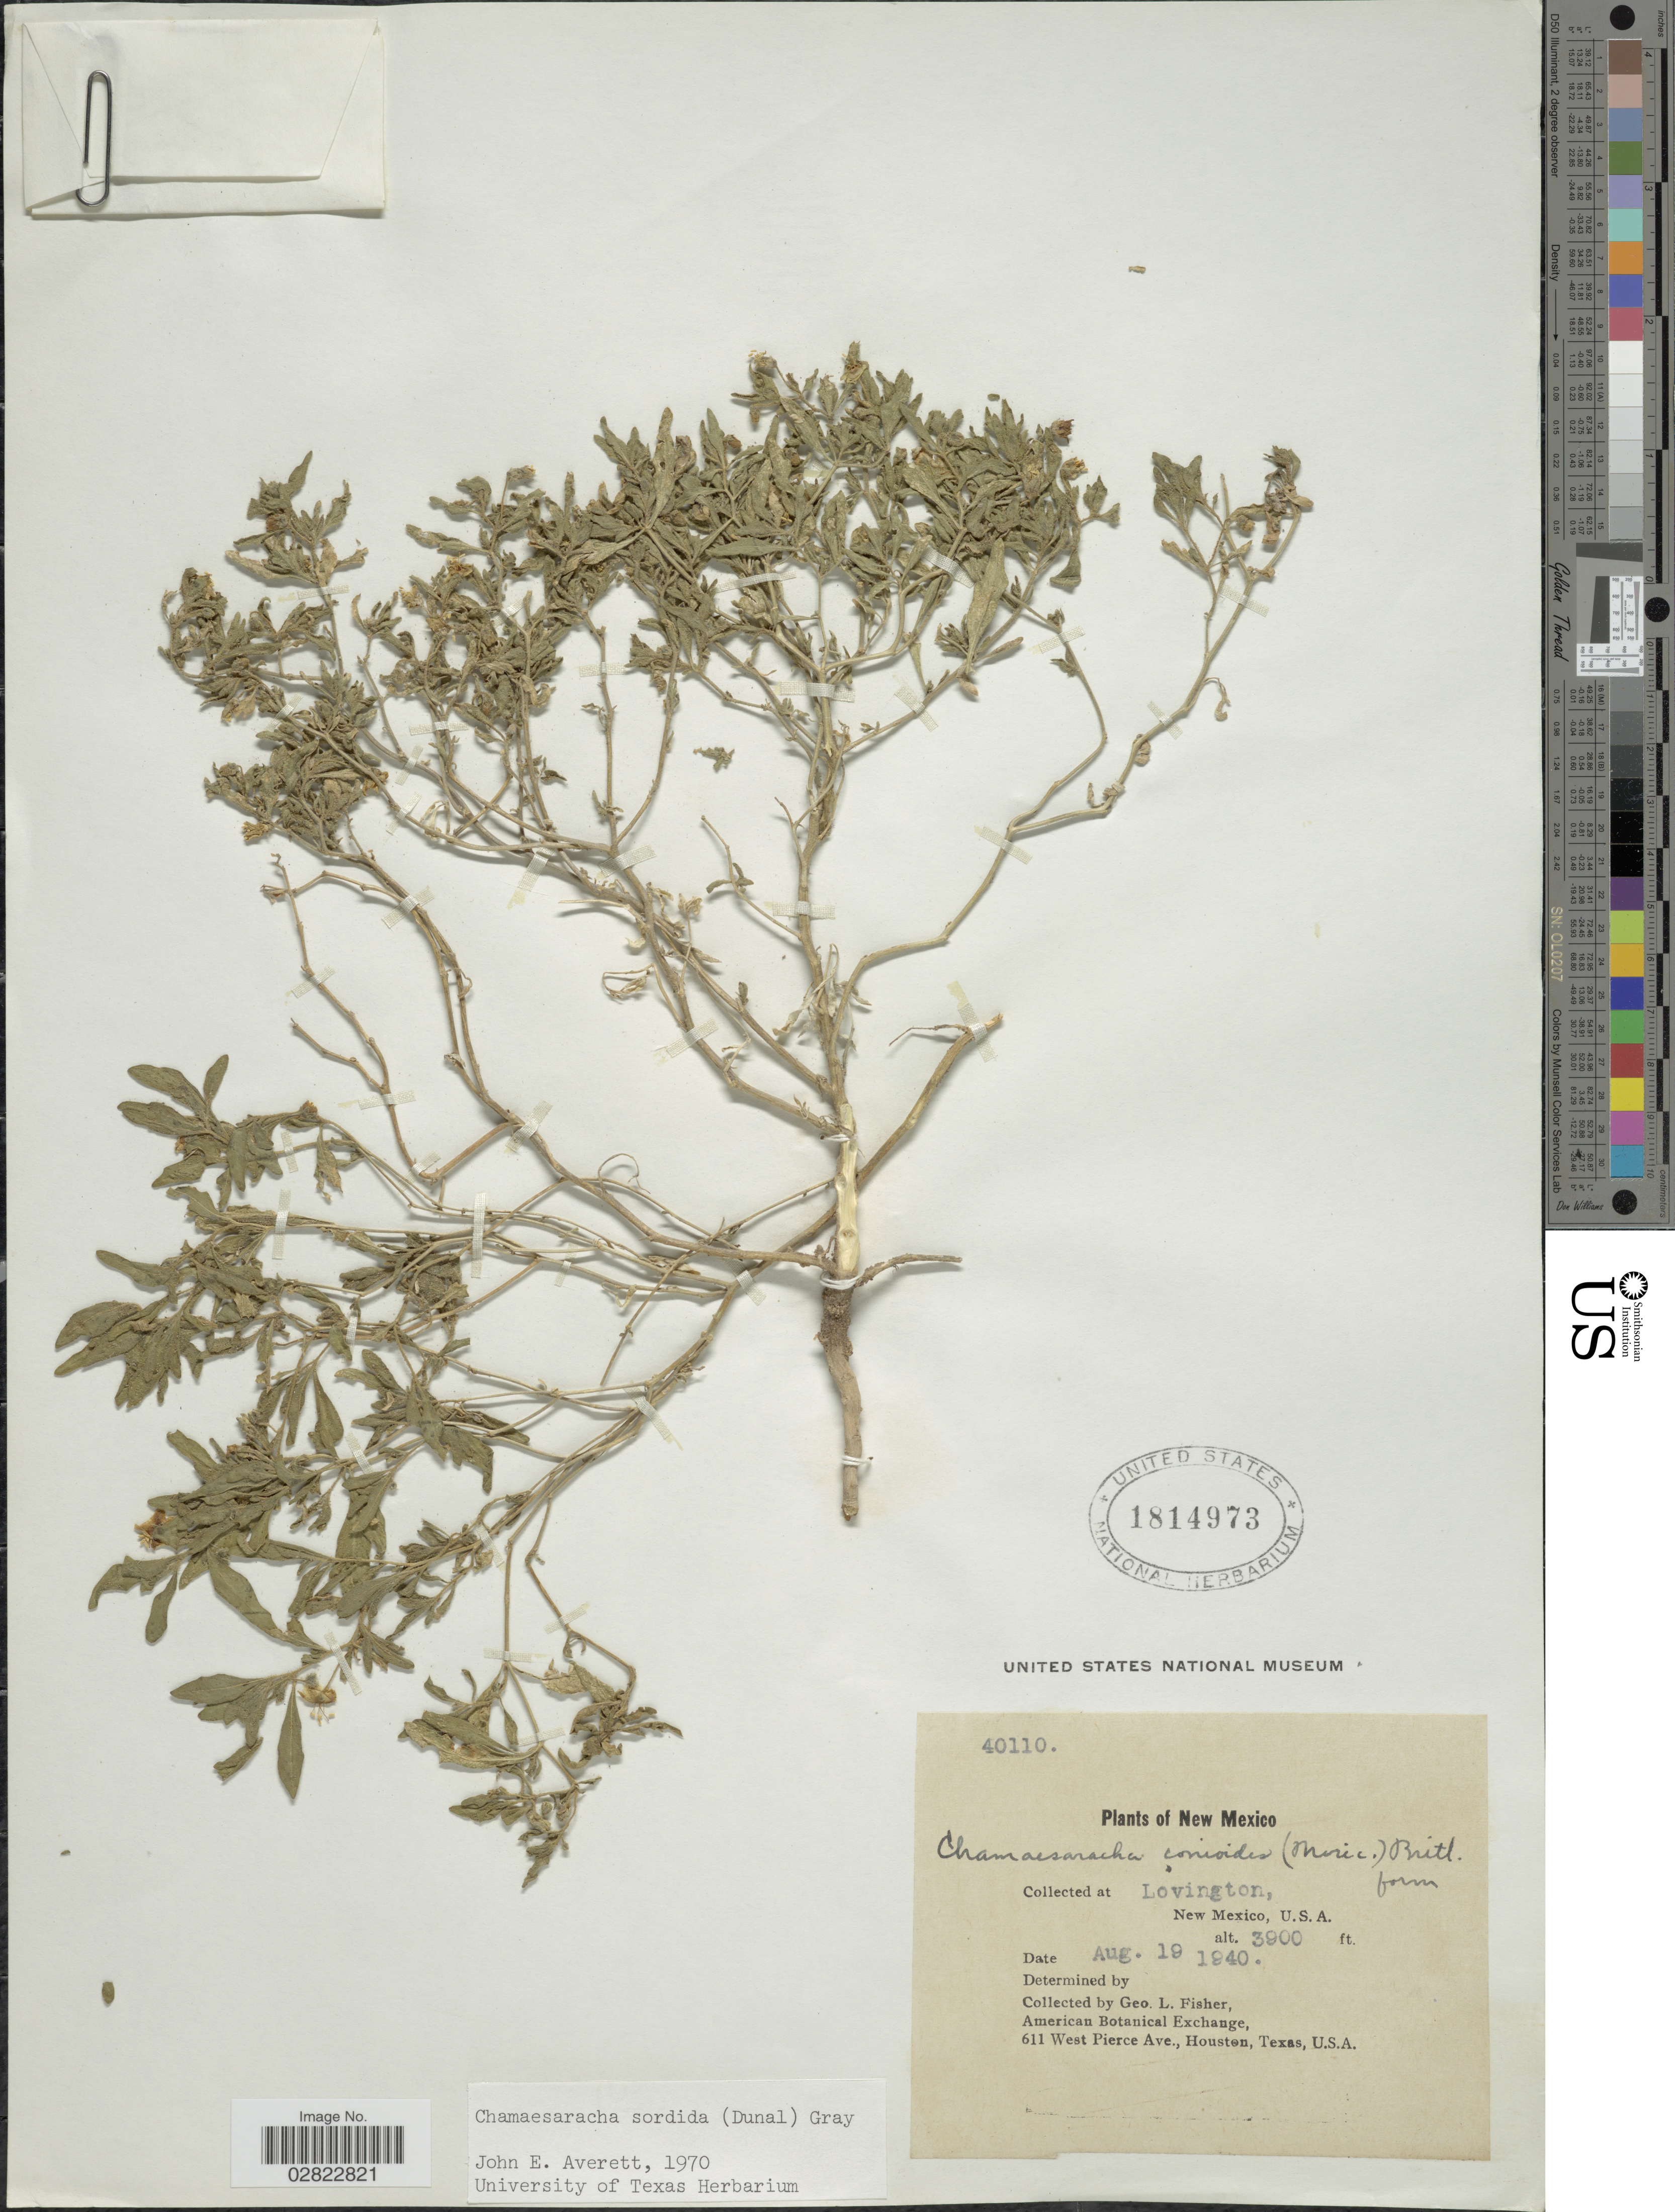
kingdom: Plantae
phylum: Tracheophyta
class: Magnoliopsida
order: Solanales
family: Solanaceae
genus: Chamaesaracha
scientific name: Chamaesaracha sordida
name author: (Dunal) S.F. Gray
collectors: G. L. Fisher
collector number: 40110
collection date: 1940-08-19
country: United States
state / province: New Mexico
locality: Lovington.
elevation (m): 1189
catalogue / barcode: US 1814973